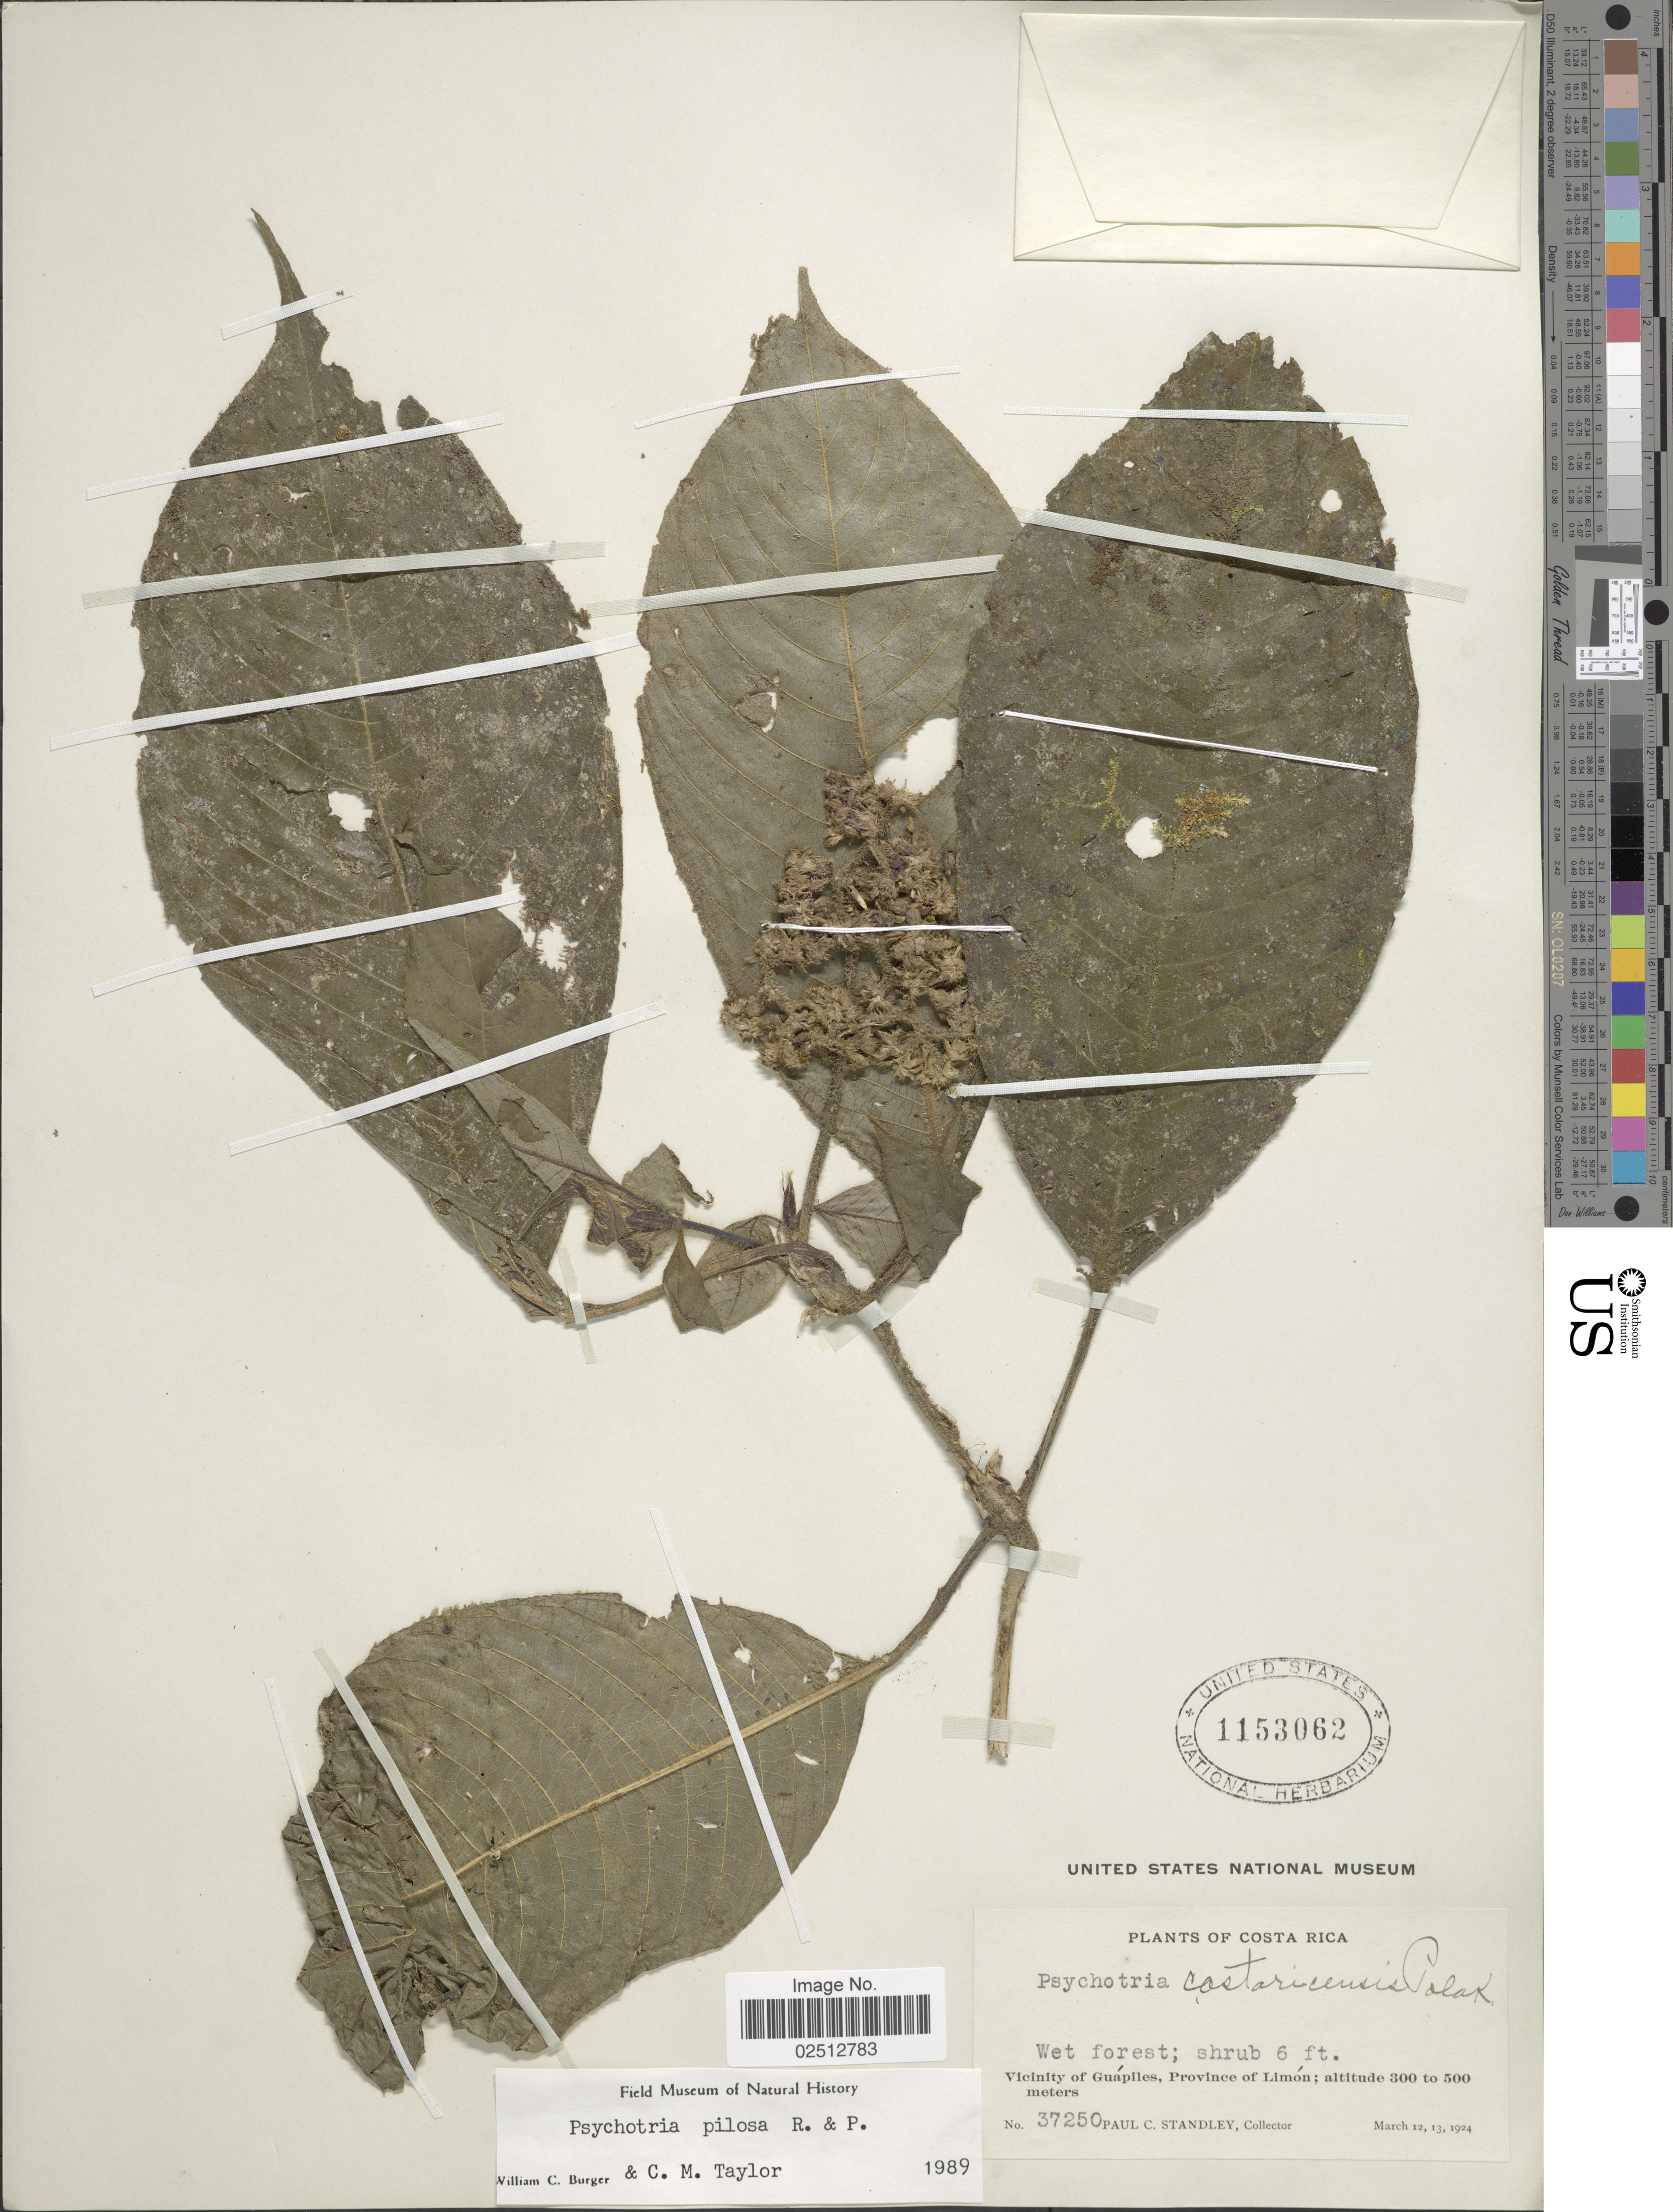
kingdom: Plantae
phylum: Tracheophyta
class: Magnoliopsida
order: Gentianales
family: Rubiaceae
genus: Psychotria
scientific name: Psychotria pilosa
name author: Ruiz & Pav.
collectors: P. C. Standley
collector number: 37250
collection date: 1924-03-12/1924-03-13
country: Costa Rica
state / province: Limón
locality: Vicinity of Guapiles, Province of Limon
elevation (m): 300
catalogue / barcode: US 1153062